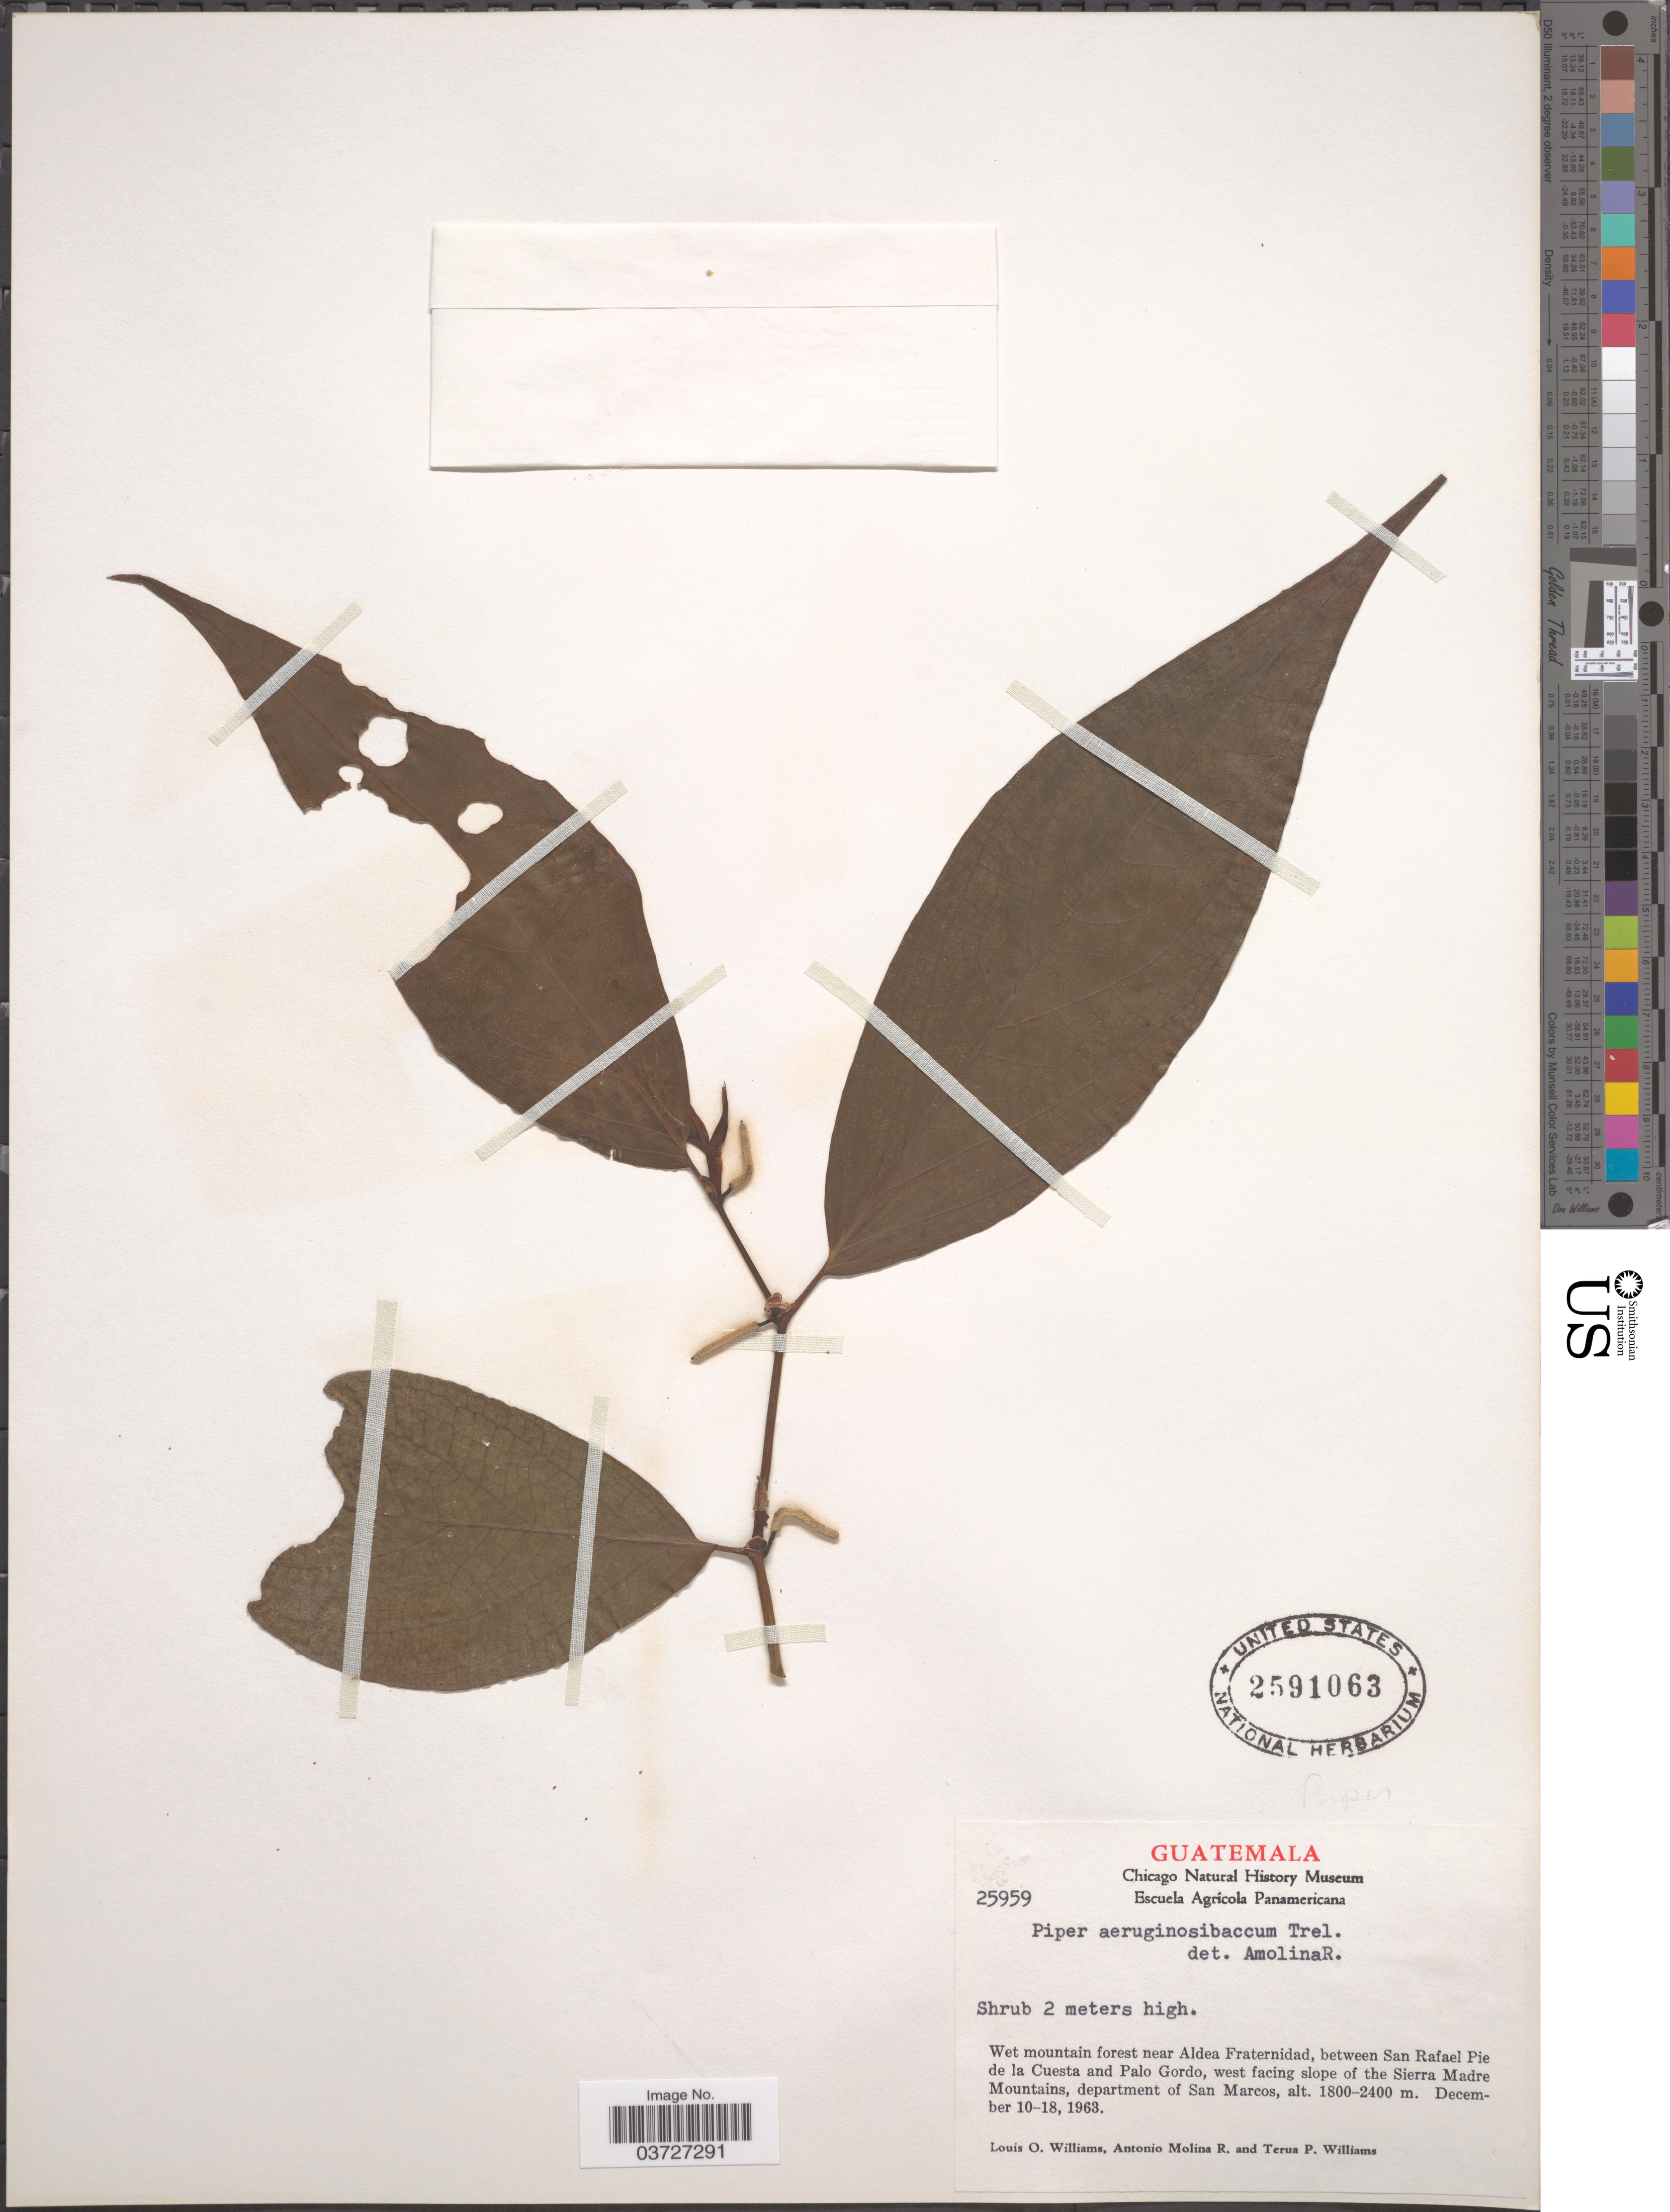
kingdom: Plantae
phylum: Tracheophyta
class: Magnoliopsida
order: Piperales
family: Piperaceae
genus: Piper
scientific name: Piper aeruginosibaccum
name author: Trel.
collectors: L. O. Williams, A. Molina R. & T. Williams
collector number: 25959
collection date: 1963-12-10/1963-12-18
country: Guatemala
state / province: San Marcos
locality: Wet mountain forest near Aldea Fraternidad, between San Rafael Pie de la Cuesta and Palo Gordo, west facing slope of the Sierra Madre Mountains, department of San Marcos.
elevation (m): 1800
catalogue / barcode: US 2591063